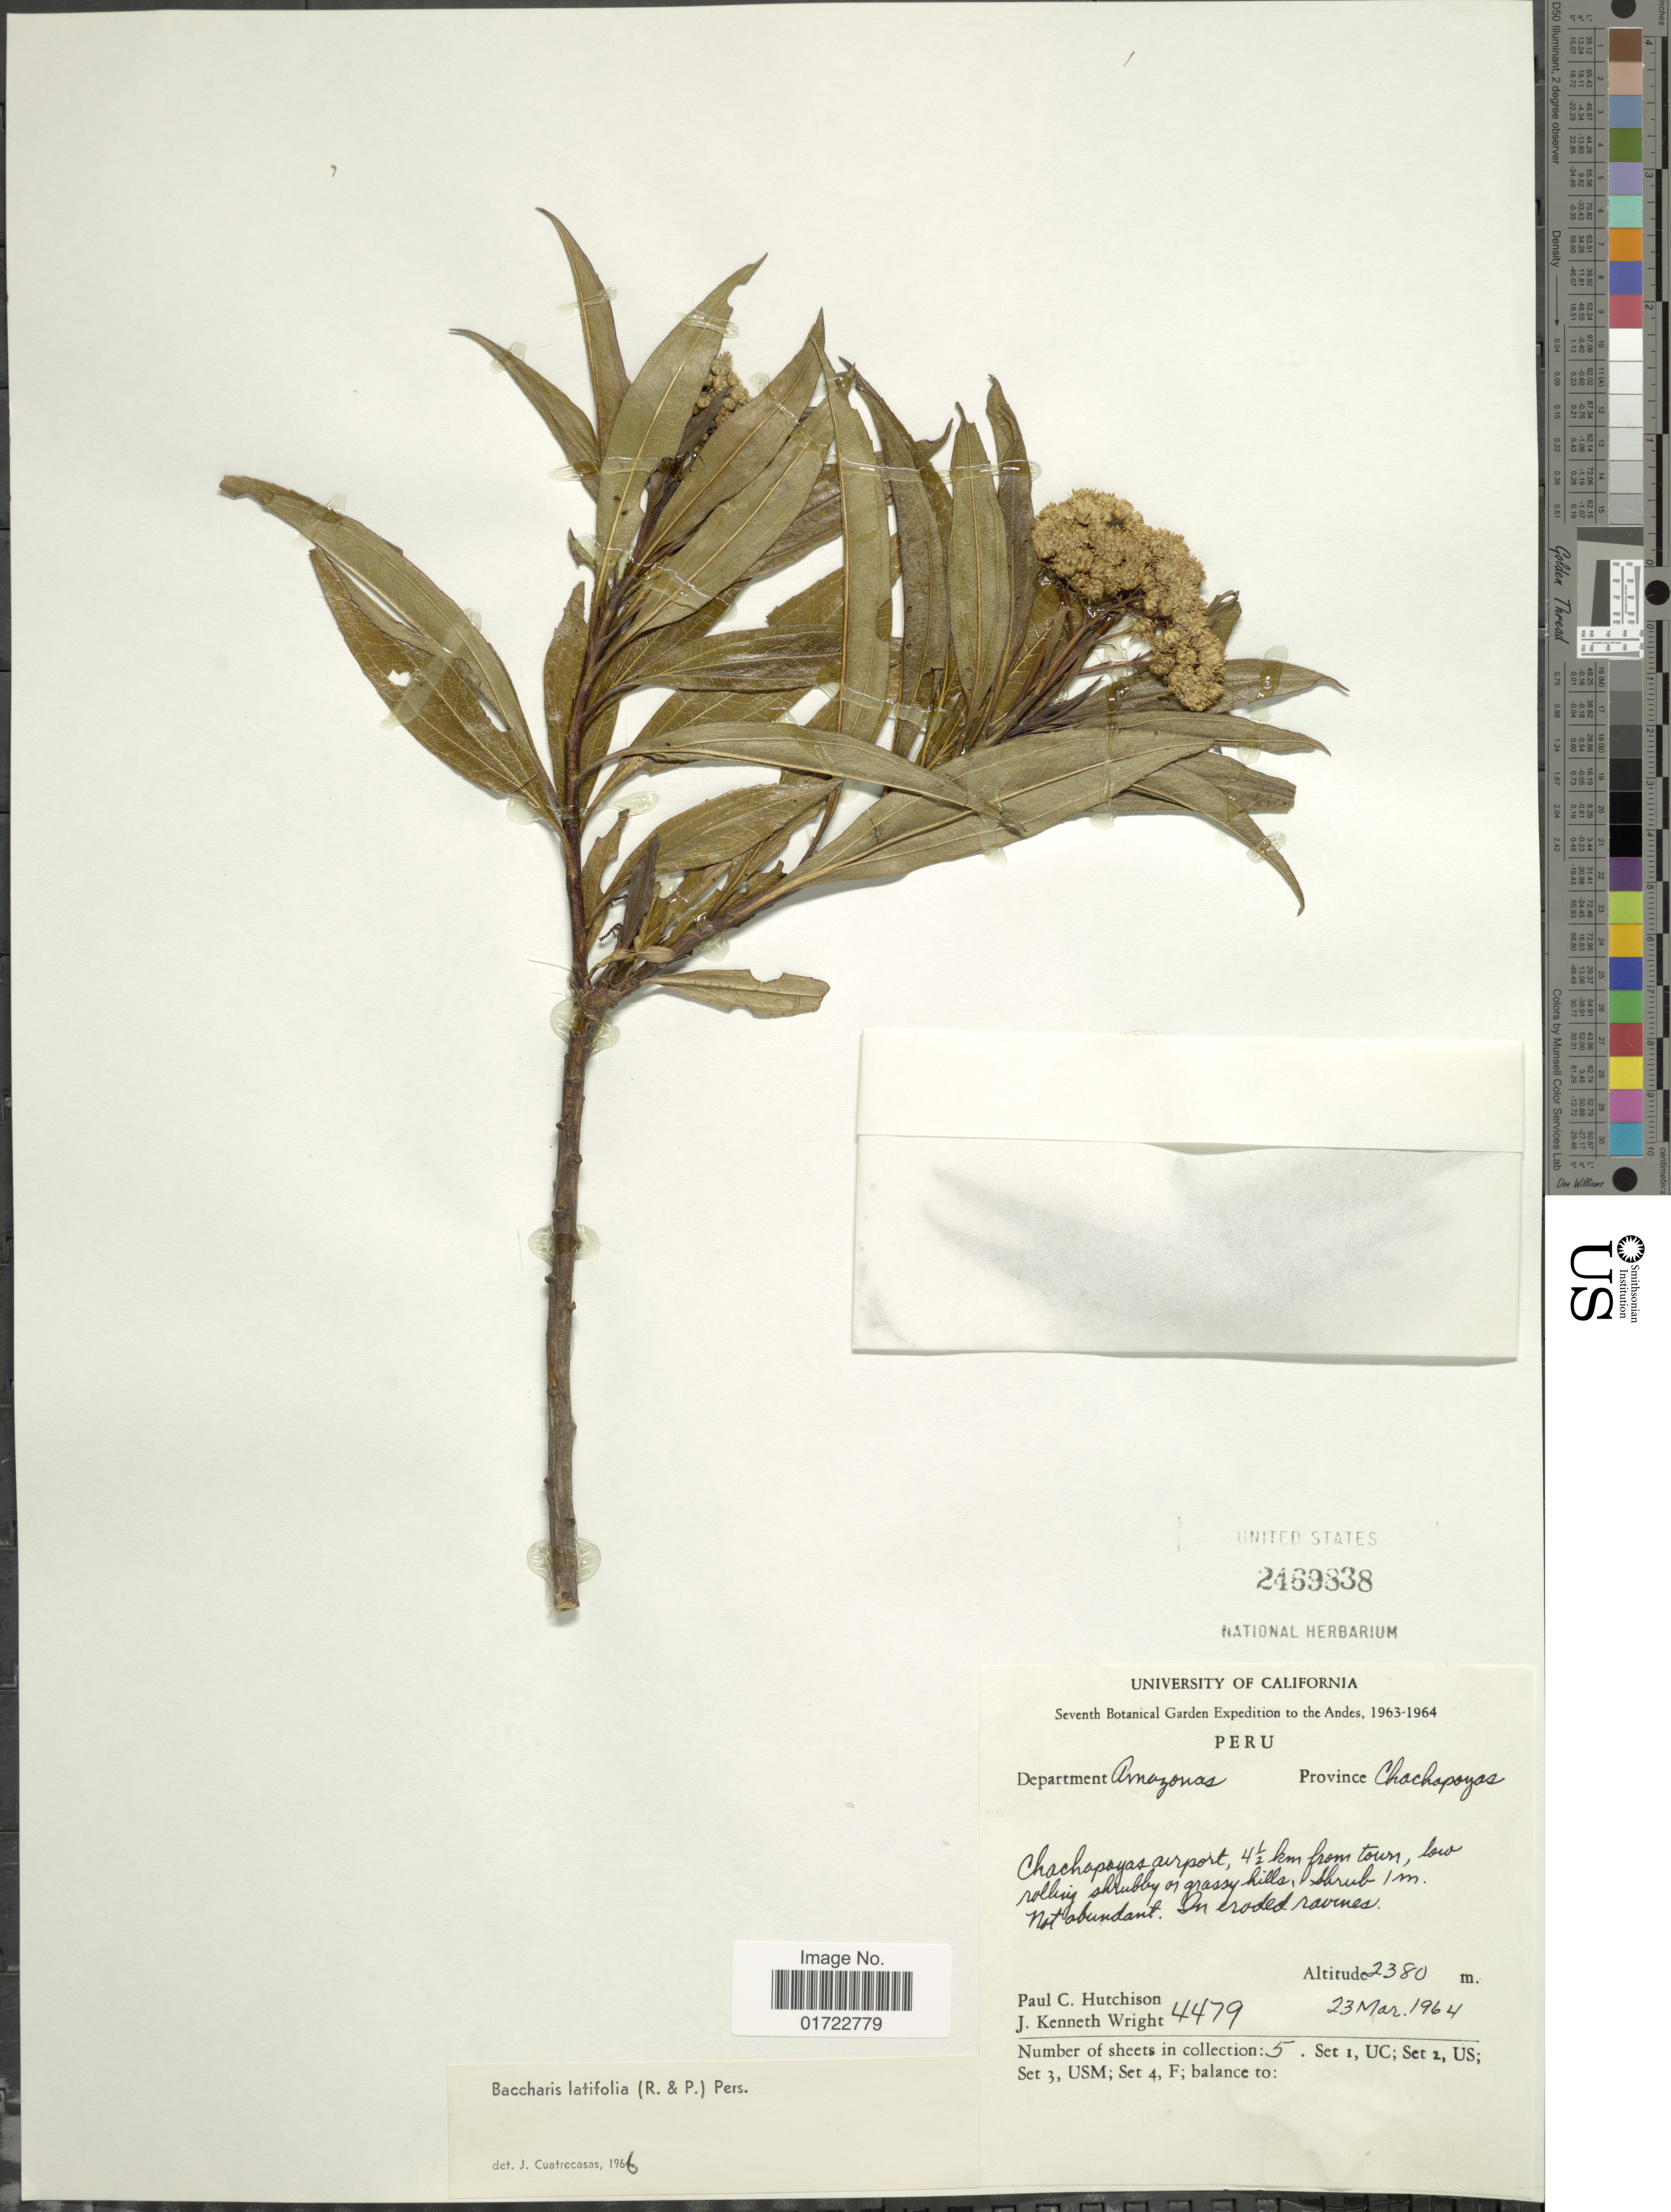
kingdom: Plantae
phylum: Tracheophyta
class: Magnoliopsida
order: Asterales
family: Asteraceae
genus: Baccharis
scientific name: Baccharis latifolia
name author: (Ruiz & Pav.) Pers.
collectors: P. C. Hutchison & J. K. Wright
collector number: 4479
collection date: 1964-03-23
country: Peru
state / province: Amazonas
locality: Department Amazonas, Province Chachapoyas, Chachapoyas airport, 4 1/2km from town.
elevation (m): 2380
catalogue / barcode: US 2469838